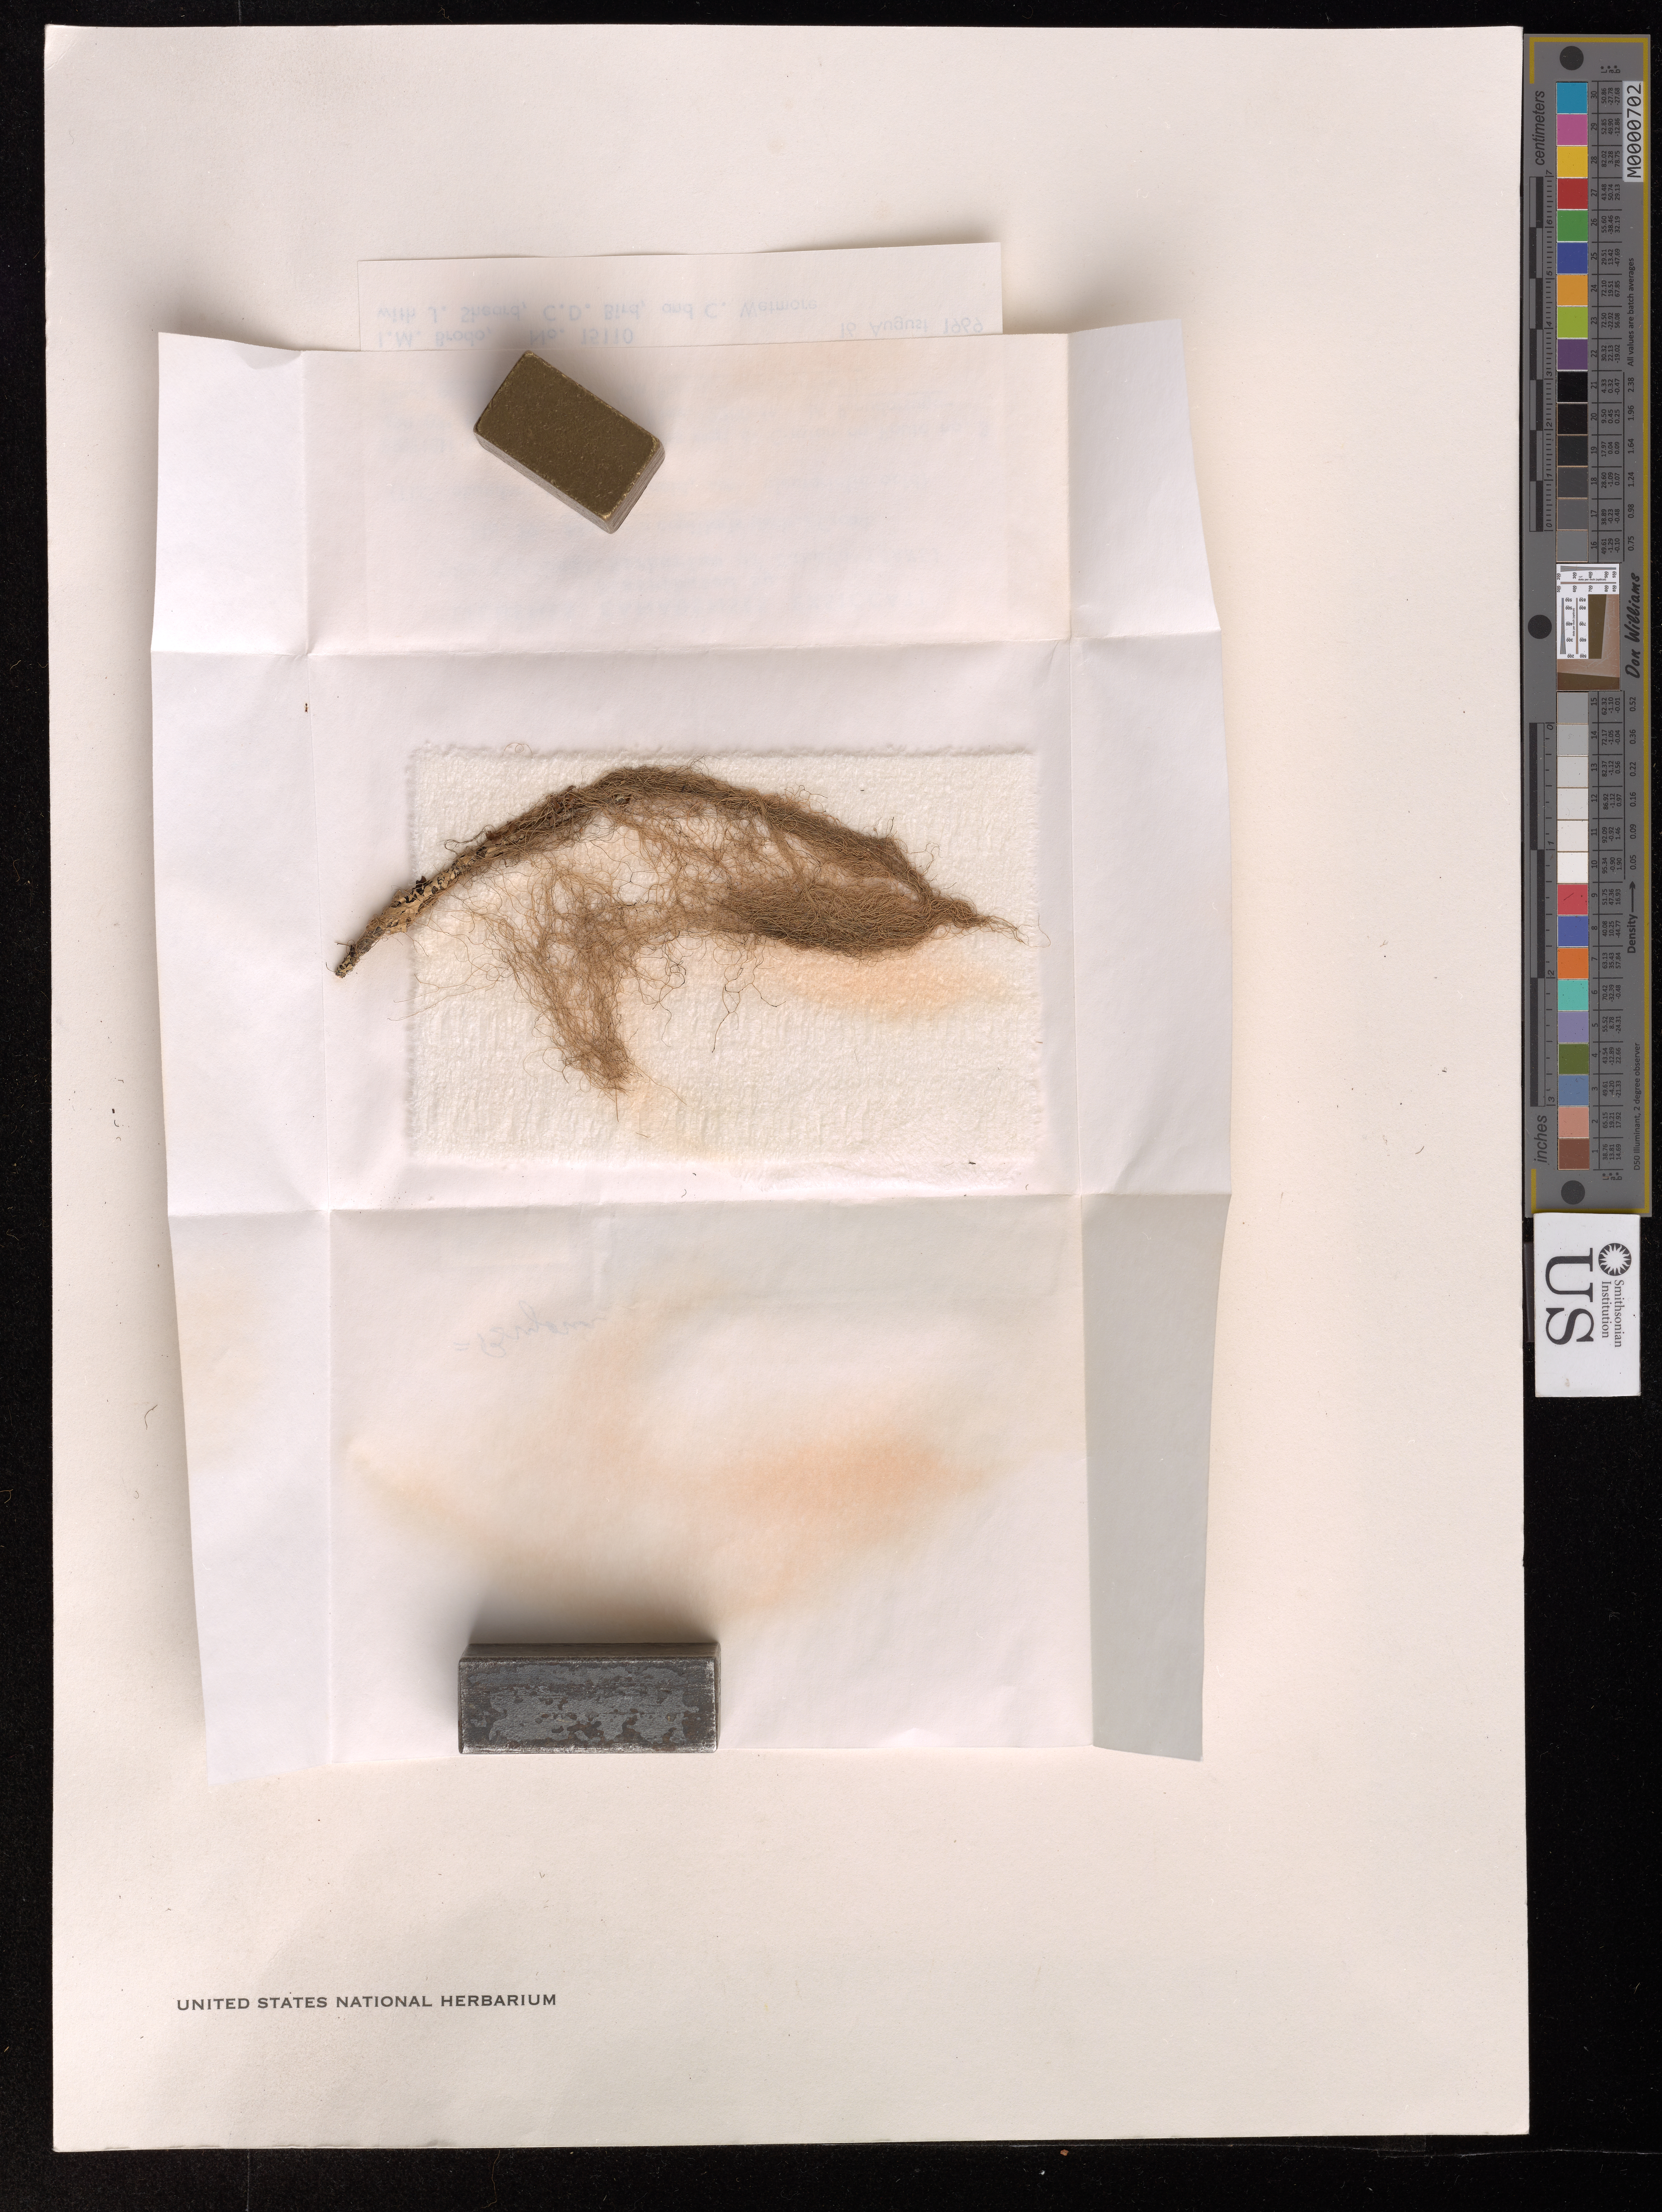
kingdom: Fungi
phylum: Ascomycota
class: Lecanoromycetes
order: Lecanorales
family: Parmeliaceae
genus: Bryoria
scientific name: Bryoria pseudofuscescens var. pikei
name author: (Brodo & D. Hawksw.) McCune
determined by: McMullin, R. Troy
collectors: I. Brodo, J. Sheard, C. D. Bird & C. Wetmore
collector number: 15110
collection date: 1969-08-16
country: Canada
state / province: British Columbia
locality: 5.4 miles wast of Creston on Route no. 3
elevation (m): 671